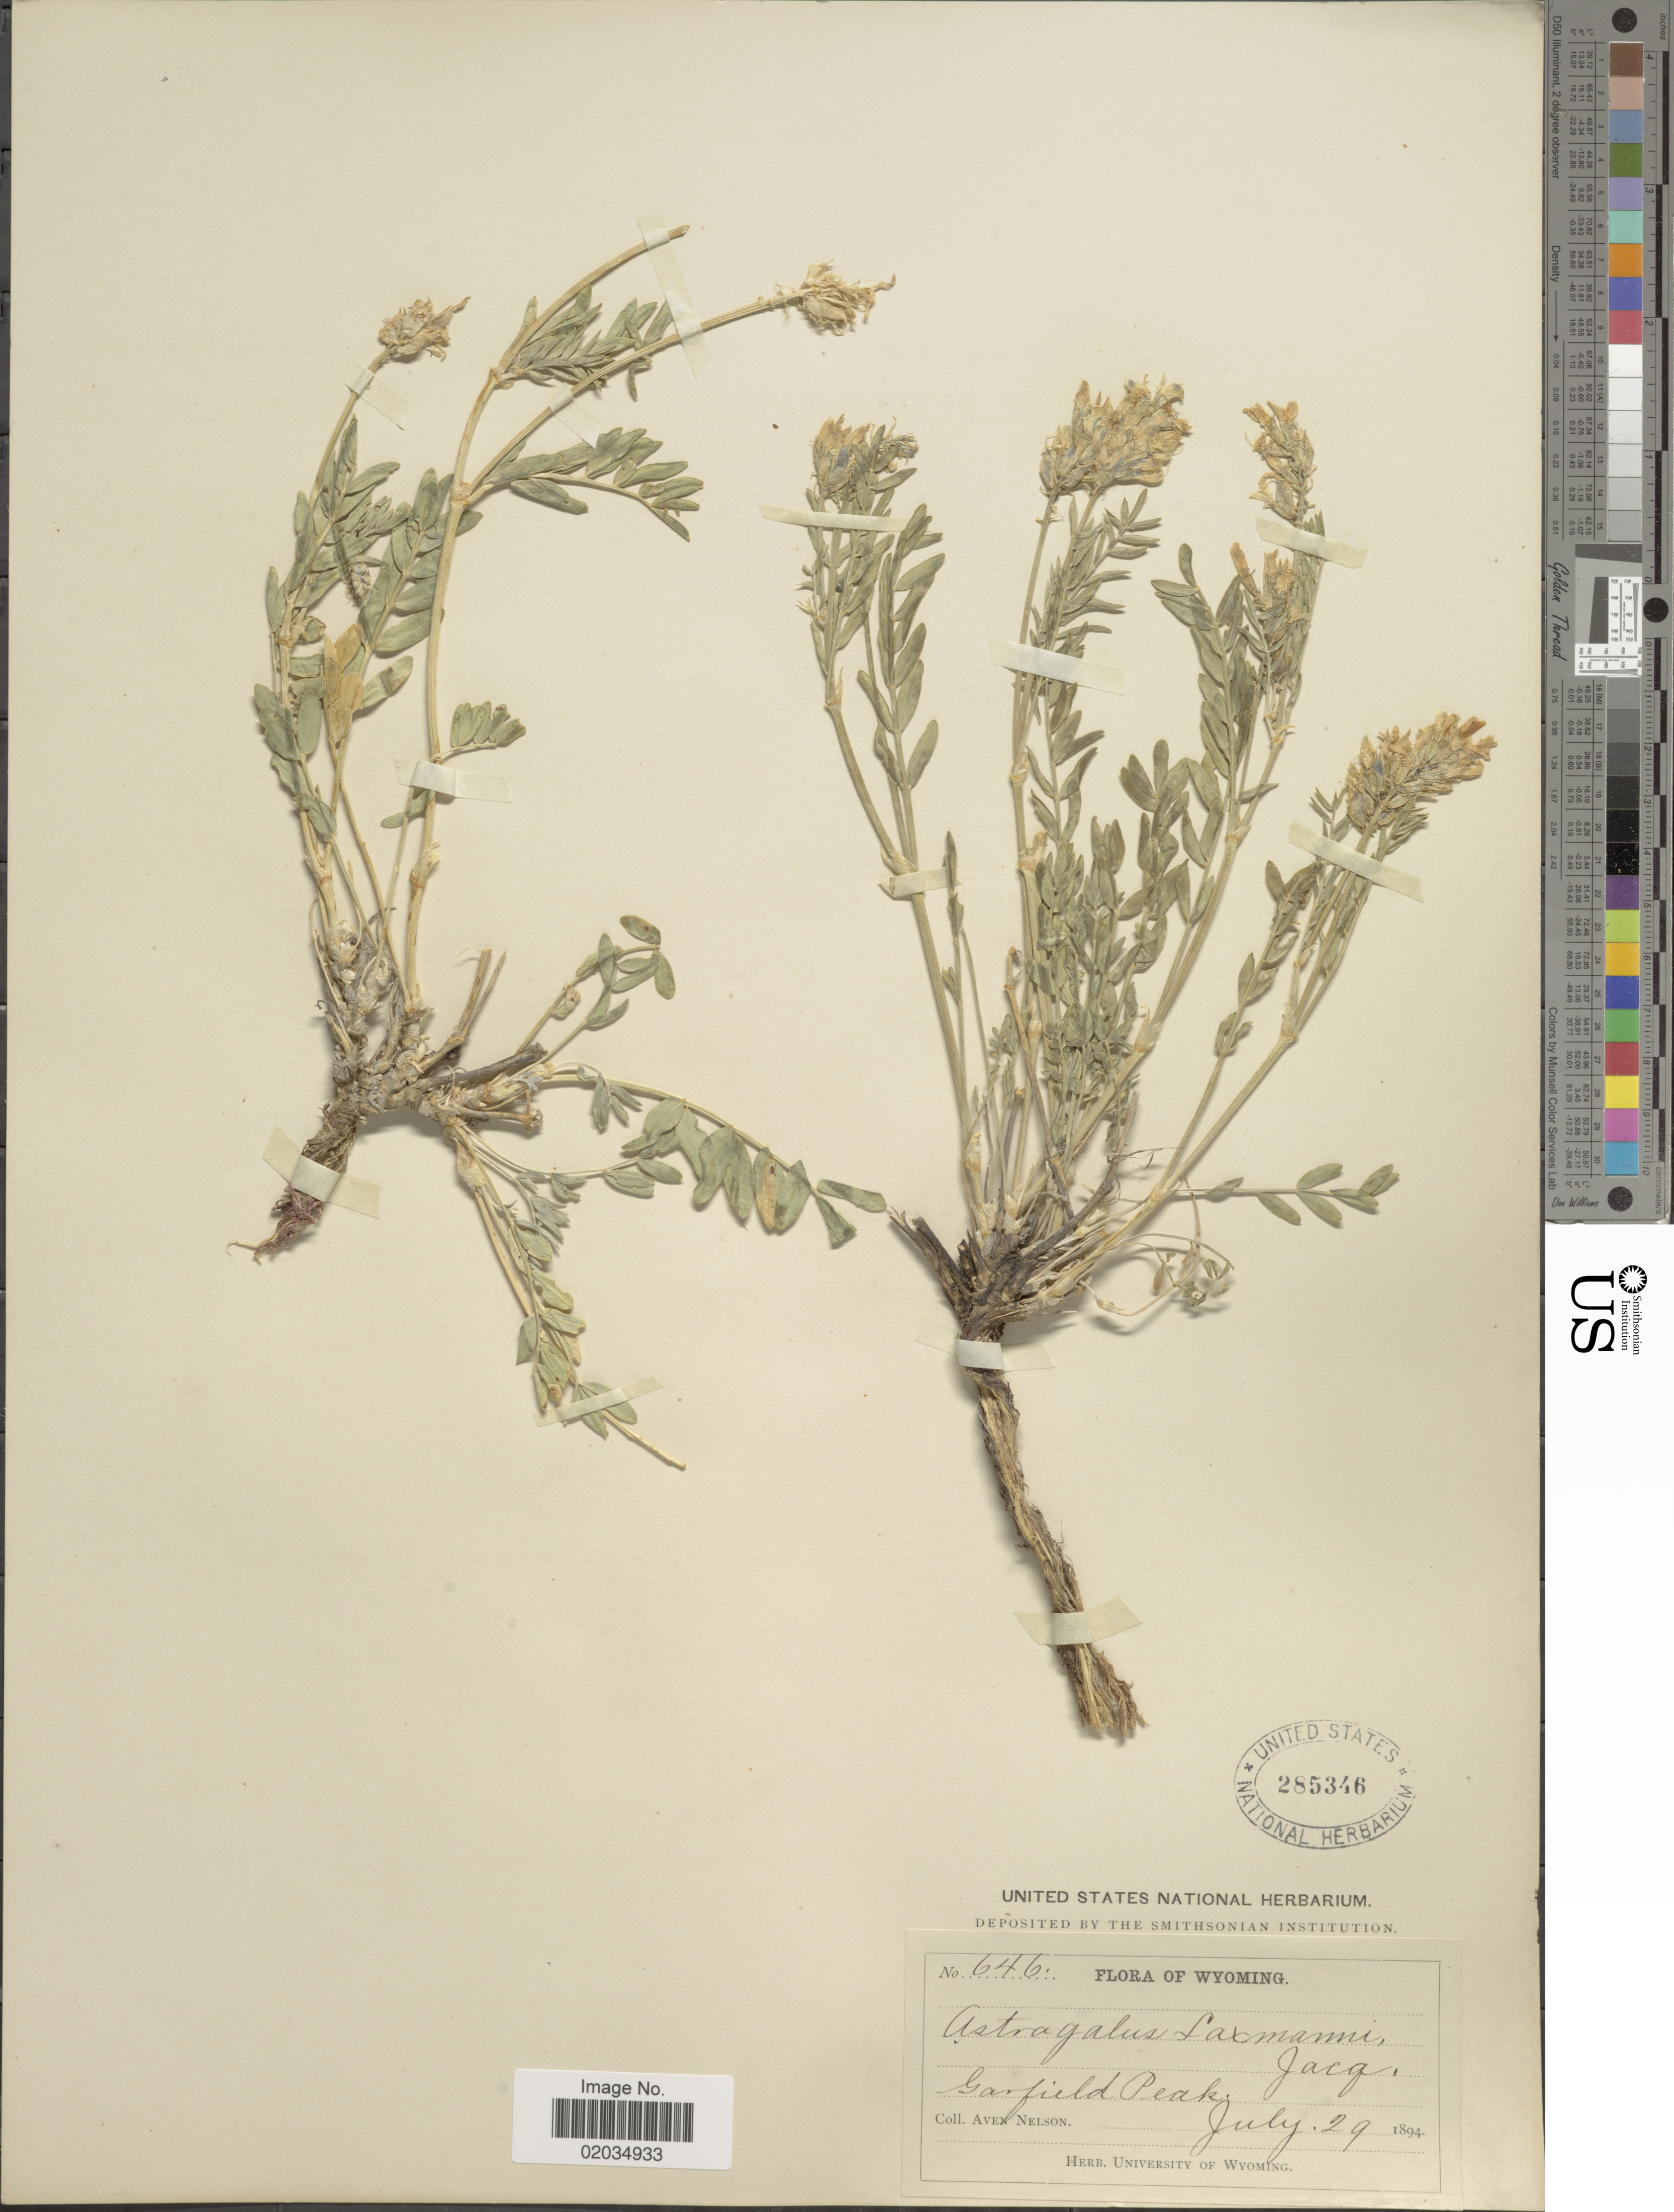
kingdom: Plantae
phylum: Tracheophyta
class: Magnoliopsida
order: Fabales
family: Fabaceae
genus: Astragalus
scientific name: Astragalus striatus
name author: Nutt.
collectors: A. Nelson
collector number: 646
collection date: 1894-07-29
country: United States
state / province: Wyoming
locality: Garfield Peak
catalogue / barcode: US 285346